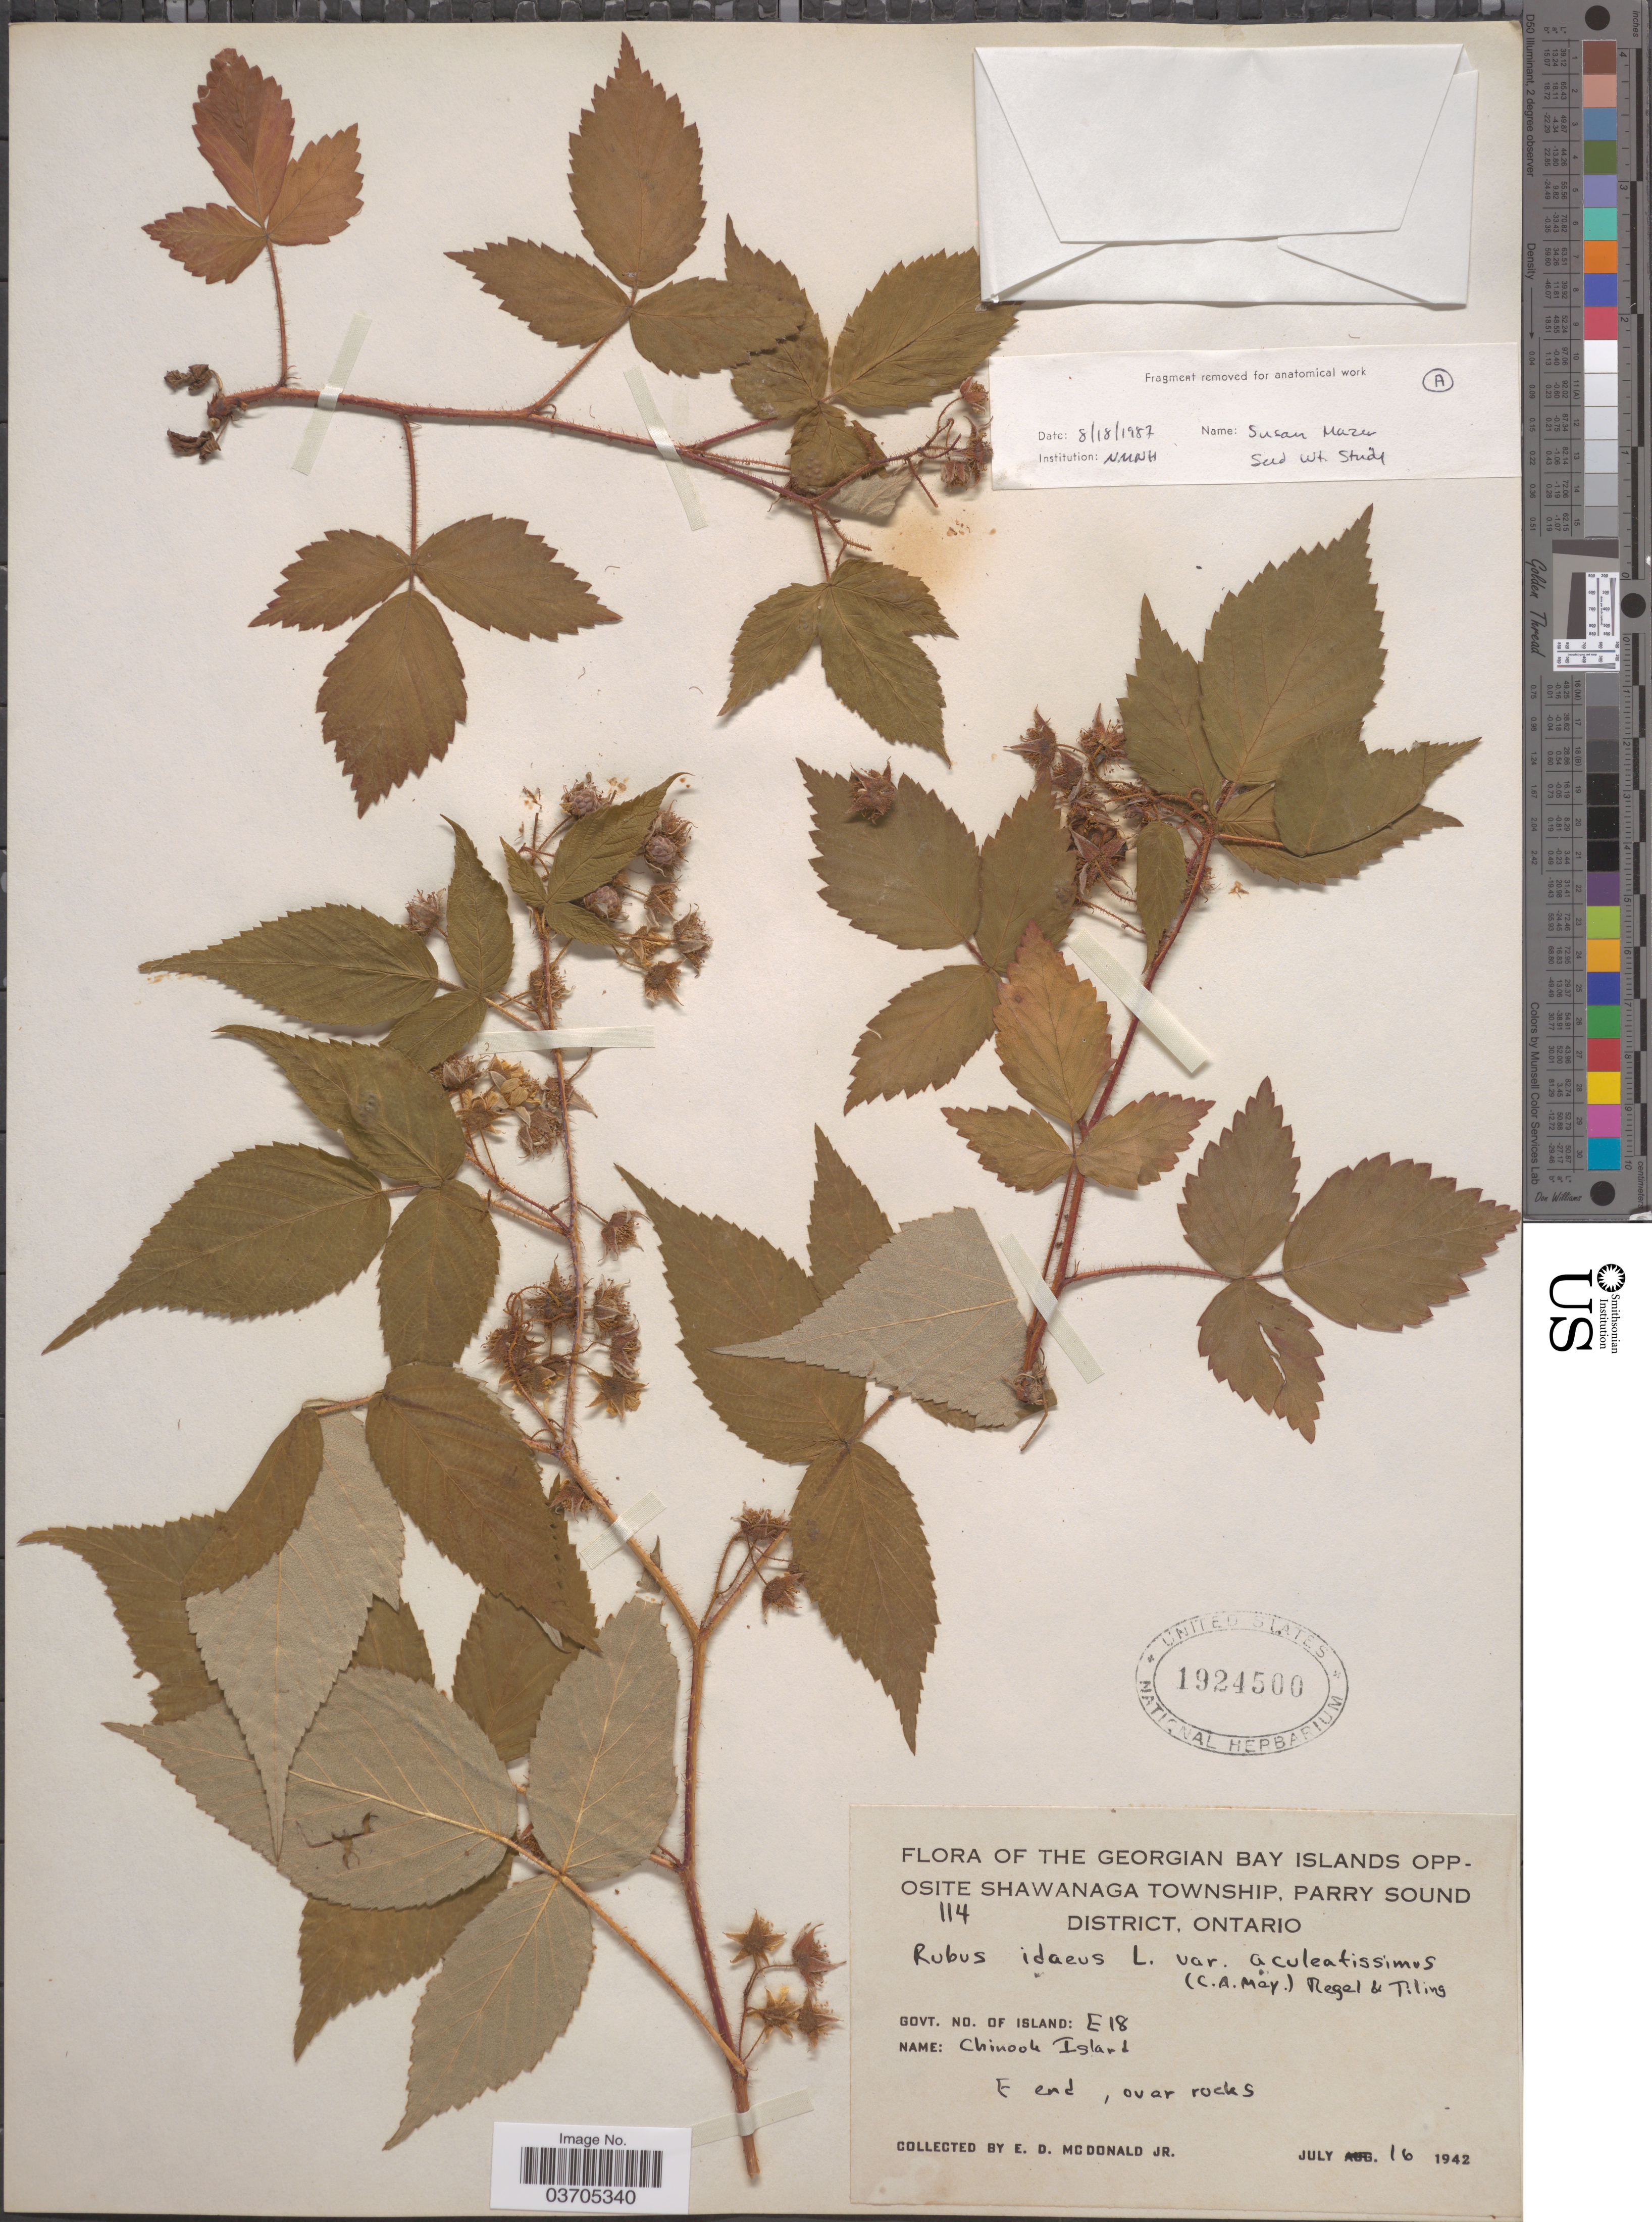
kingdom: Plantae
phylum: Tracheophyta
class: Magnoliopsida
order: Rosales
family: Rosaceae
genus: Rubus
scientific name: Rubus idaeus var. aculeatissimus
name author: Regel & Tiling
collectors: E. D. McDonald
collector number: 114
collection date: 1942-07-16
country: Canada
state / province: Ontario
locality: Georgian Bay Islands opposite Shawanaga Township, Parry Sound District. Govt. No. of Island: E18. Chinook Island. E end, over rocks.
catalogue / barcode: US 1924500